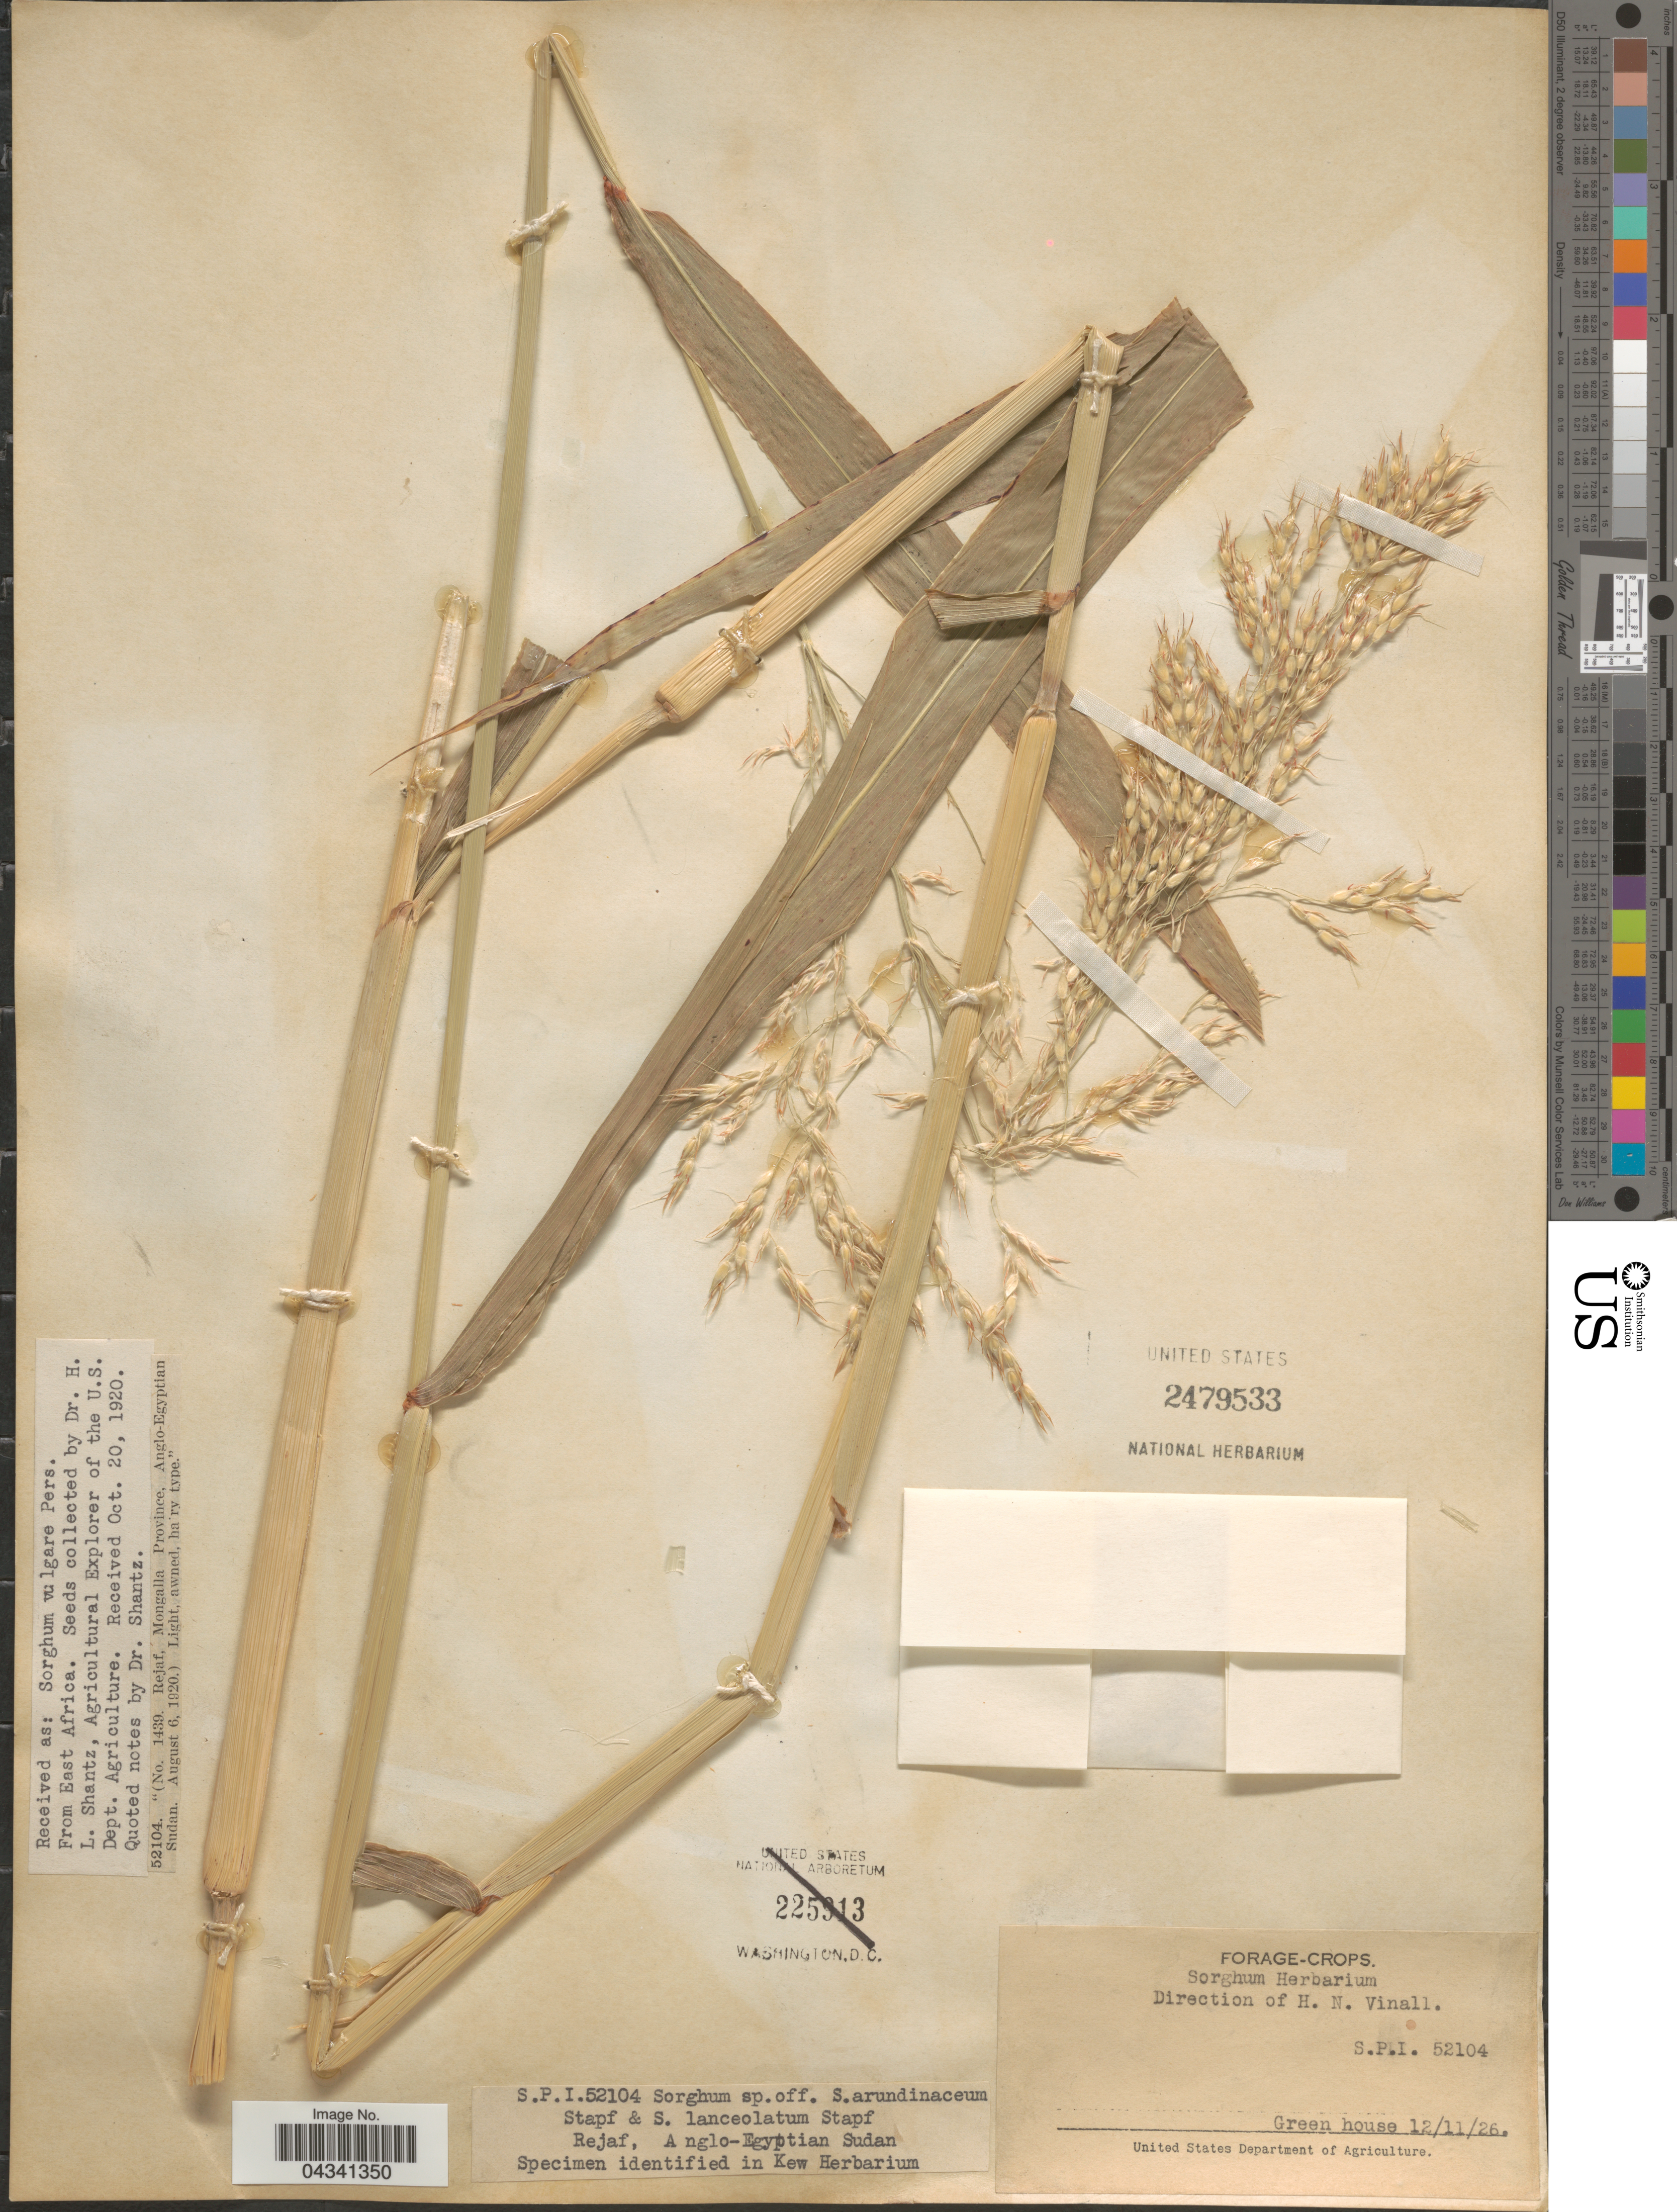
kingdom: Plantae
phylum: Tracheophyta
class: Liliopsida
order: Poales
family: Poaceae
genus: Sorghum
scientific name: Sorghum arundinaceum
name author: (Desv.) Stapf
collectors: H. Vinall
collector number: S.P.I. 52104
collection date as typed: Transcribed d/m/y: 11/12/26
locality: Green house.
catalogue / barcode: US 2479533